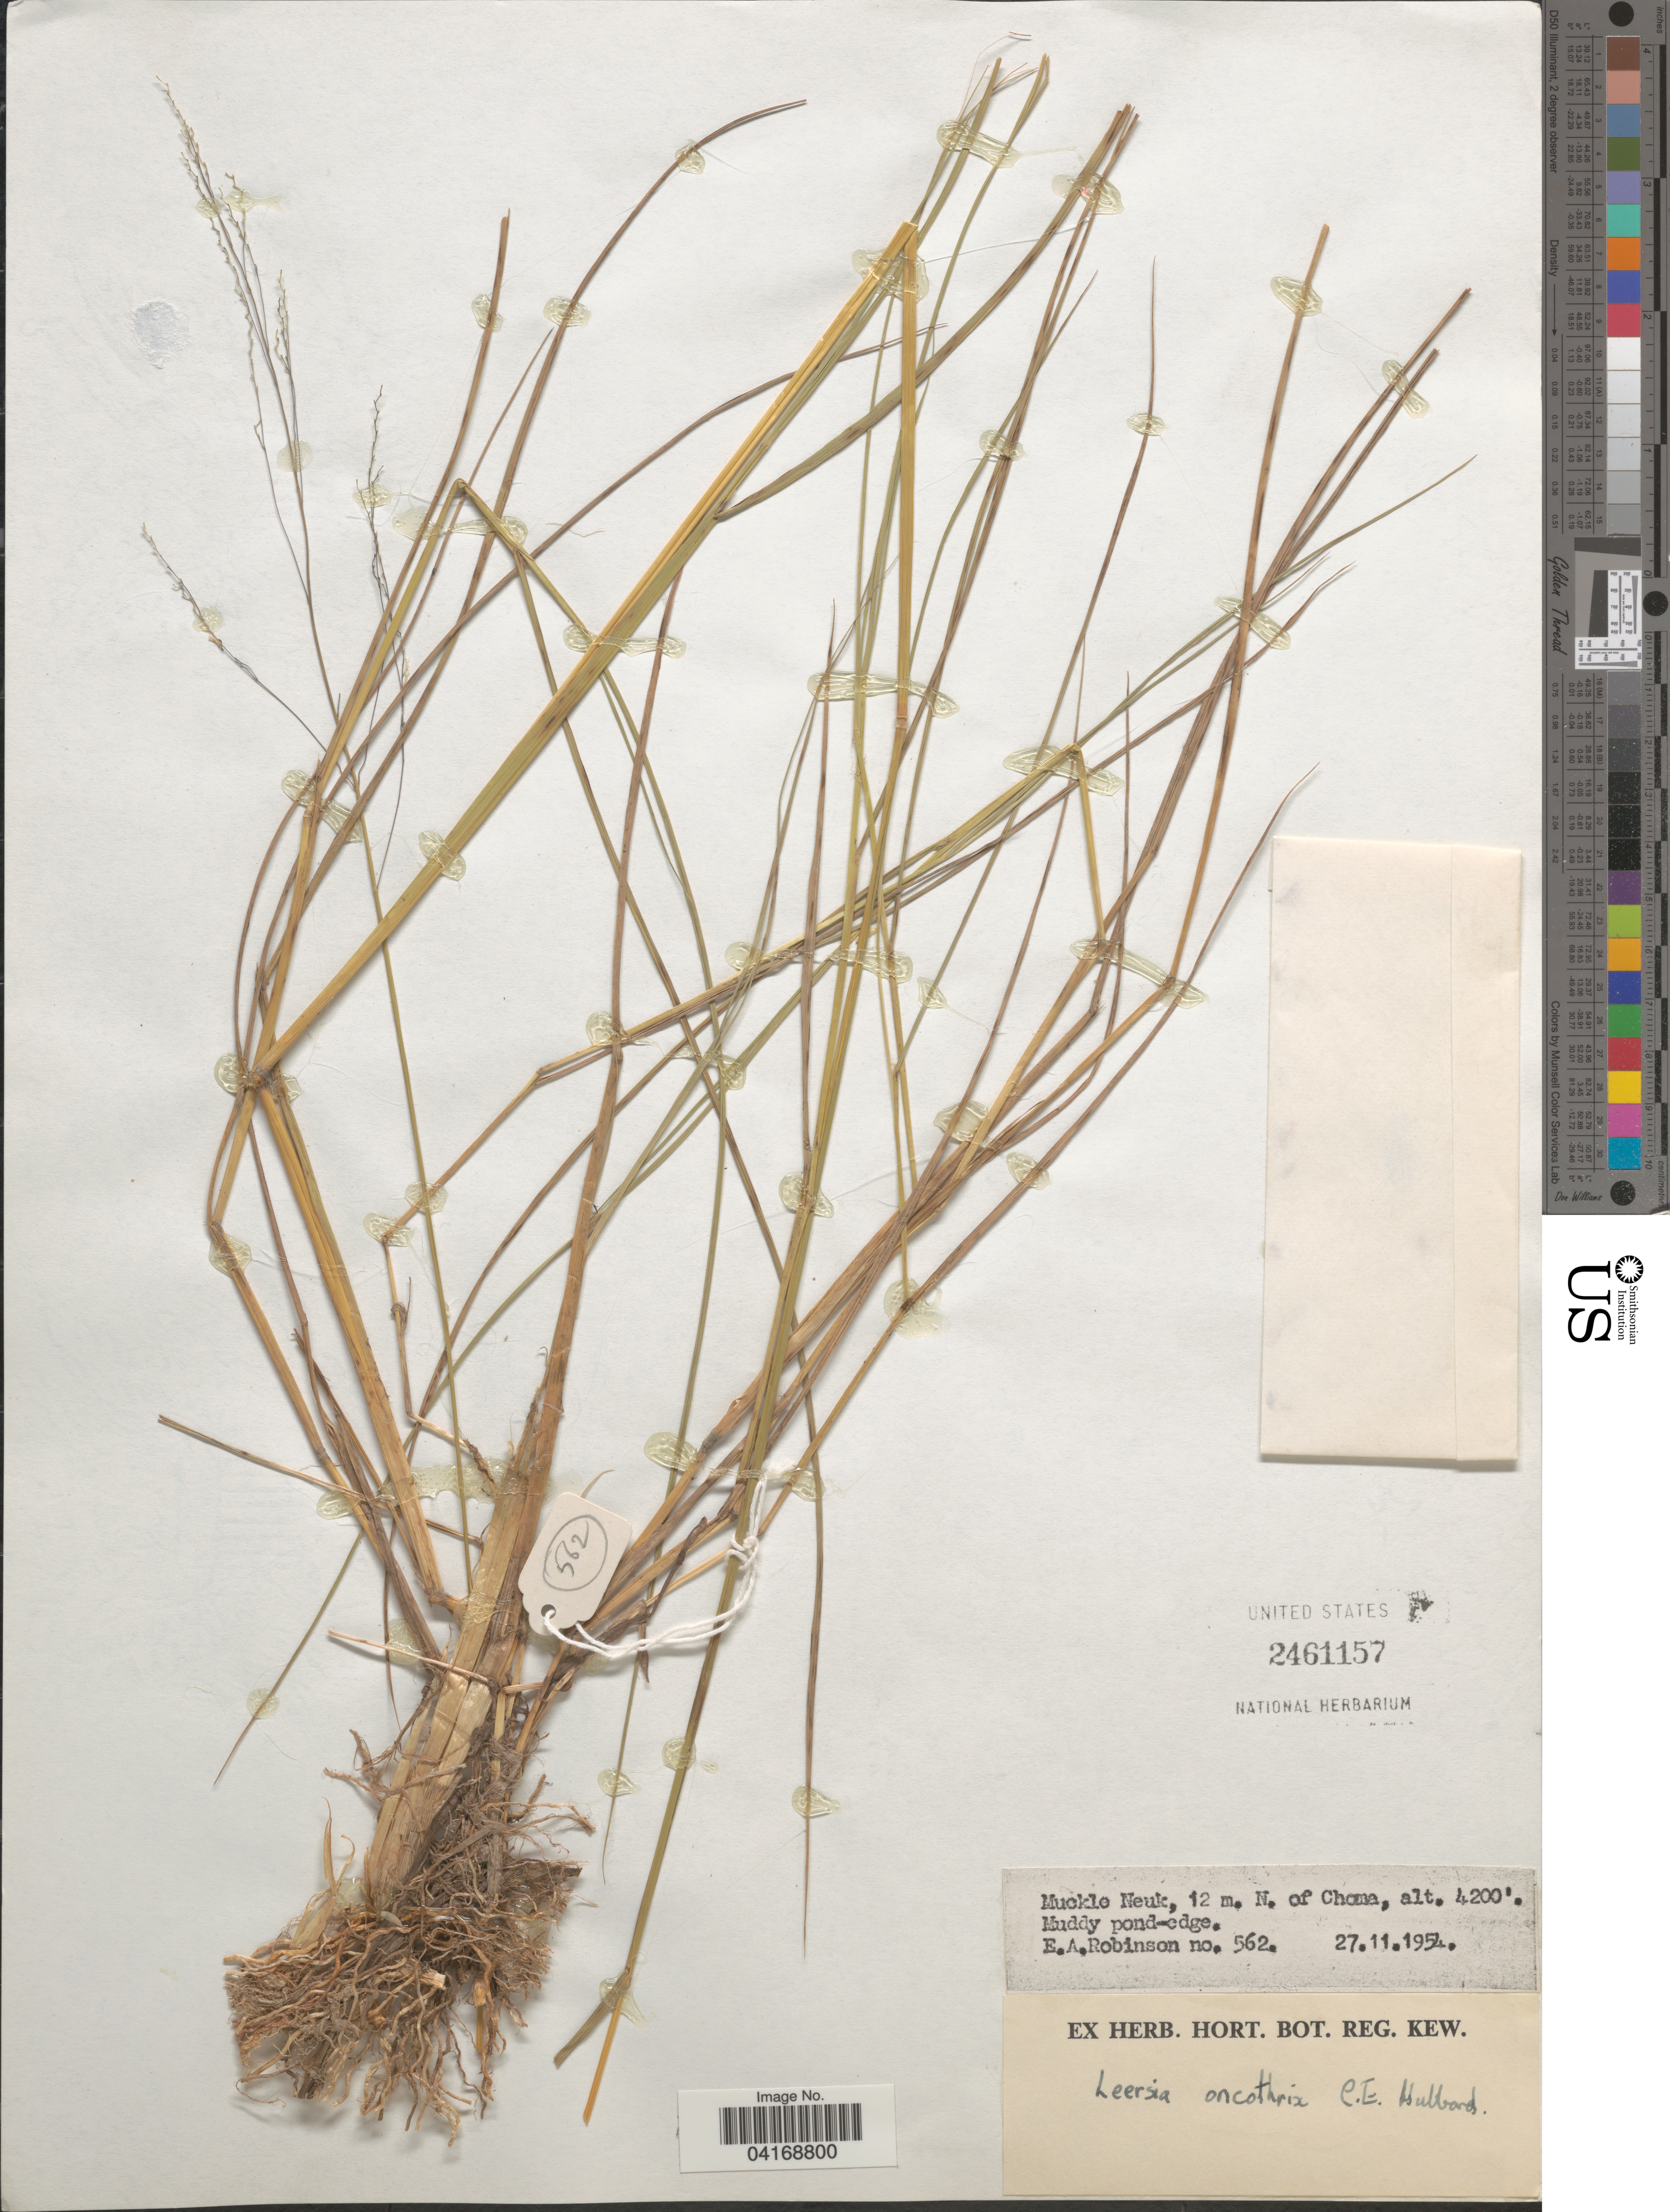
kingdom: Plantae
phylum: Tracheophyta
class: Liliopsida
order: Poales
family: Poaceae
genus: Leersia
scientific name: Leersia oncothrix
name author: C.E. Hubb.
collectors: E. A. Robinson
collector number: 562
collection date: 1954-11-27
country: Zambia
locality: Muckle Neuk, 12m. N. of Choma.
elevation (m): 1280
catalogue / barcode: US 2461157